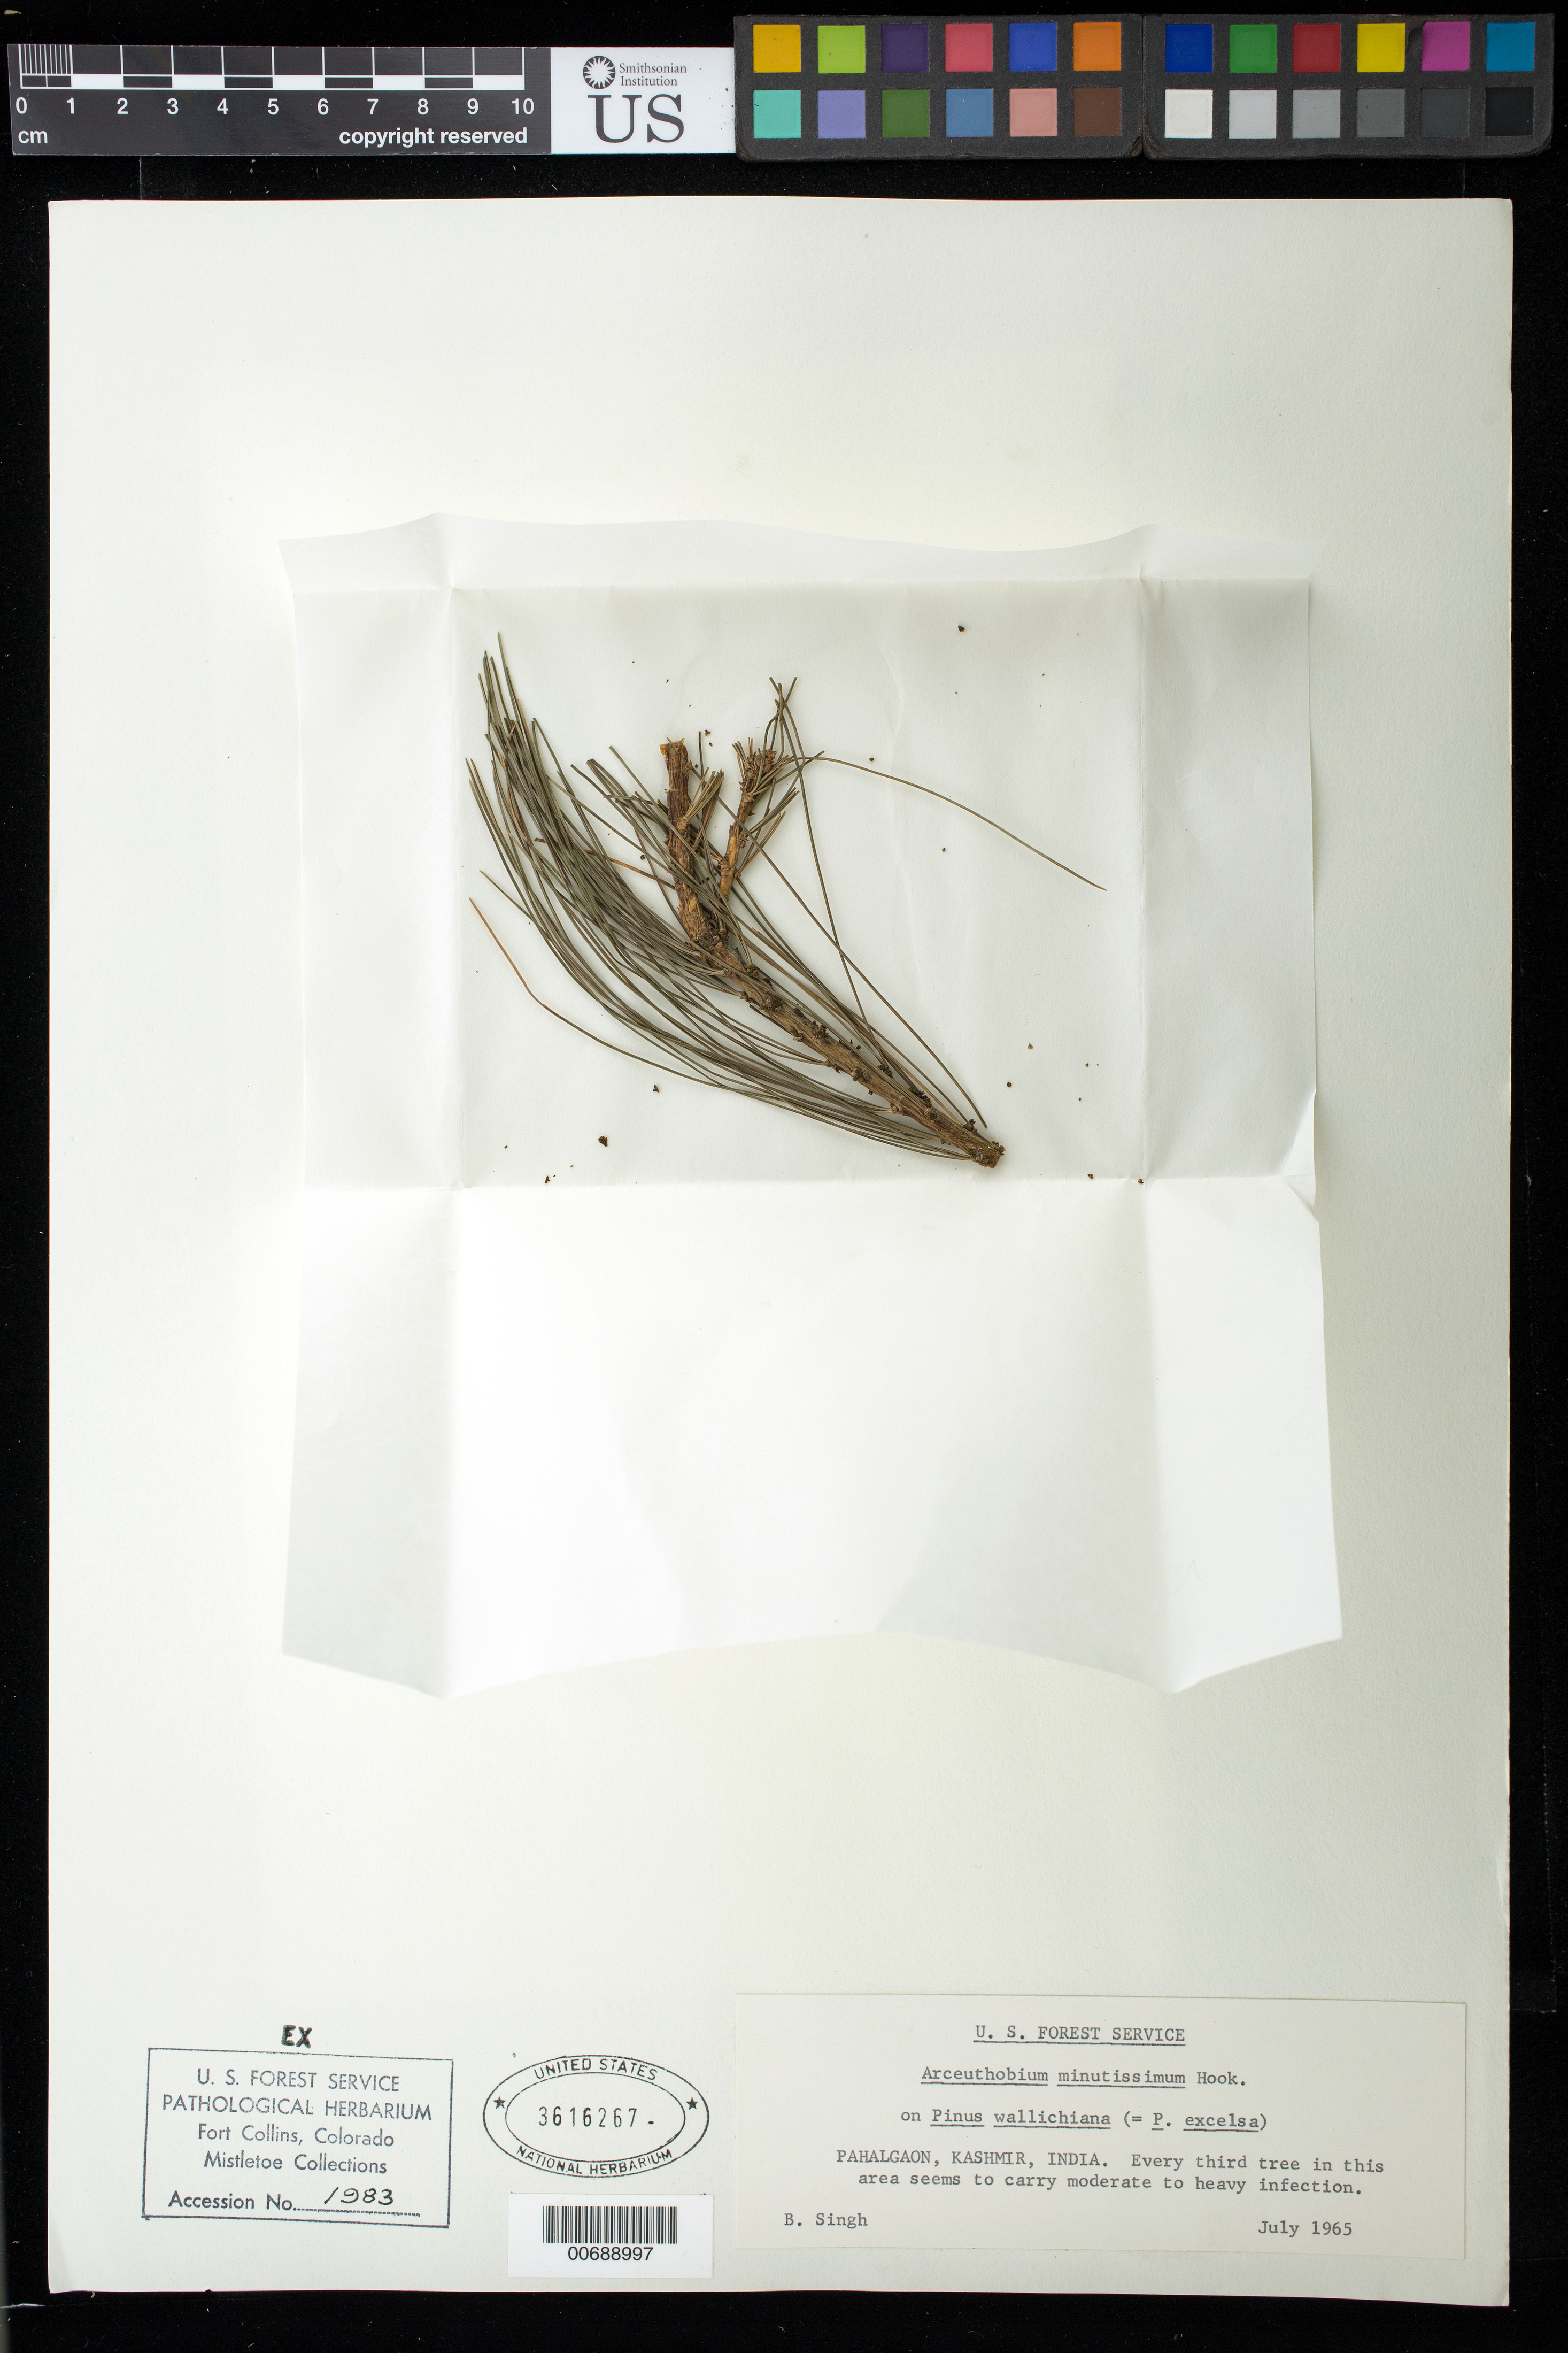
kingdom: Plantae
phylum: Tracheophyta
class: Magnoliopsida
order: Santalales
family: Viscaceae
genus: Arceuthobium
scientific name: Arceuthobium minutissimum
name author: Hook. f.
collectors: B. Singh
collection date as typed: Jul 1965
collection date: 1965-07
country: India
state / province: Jammu and Kashmir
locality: Pahalgaon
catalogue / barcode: US 3616267-2